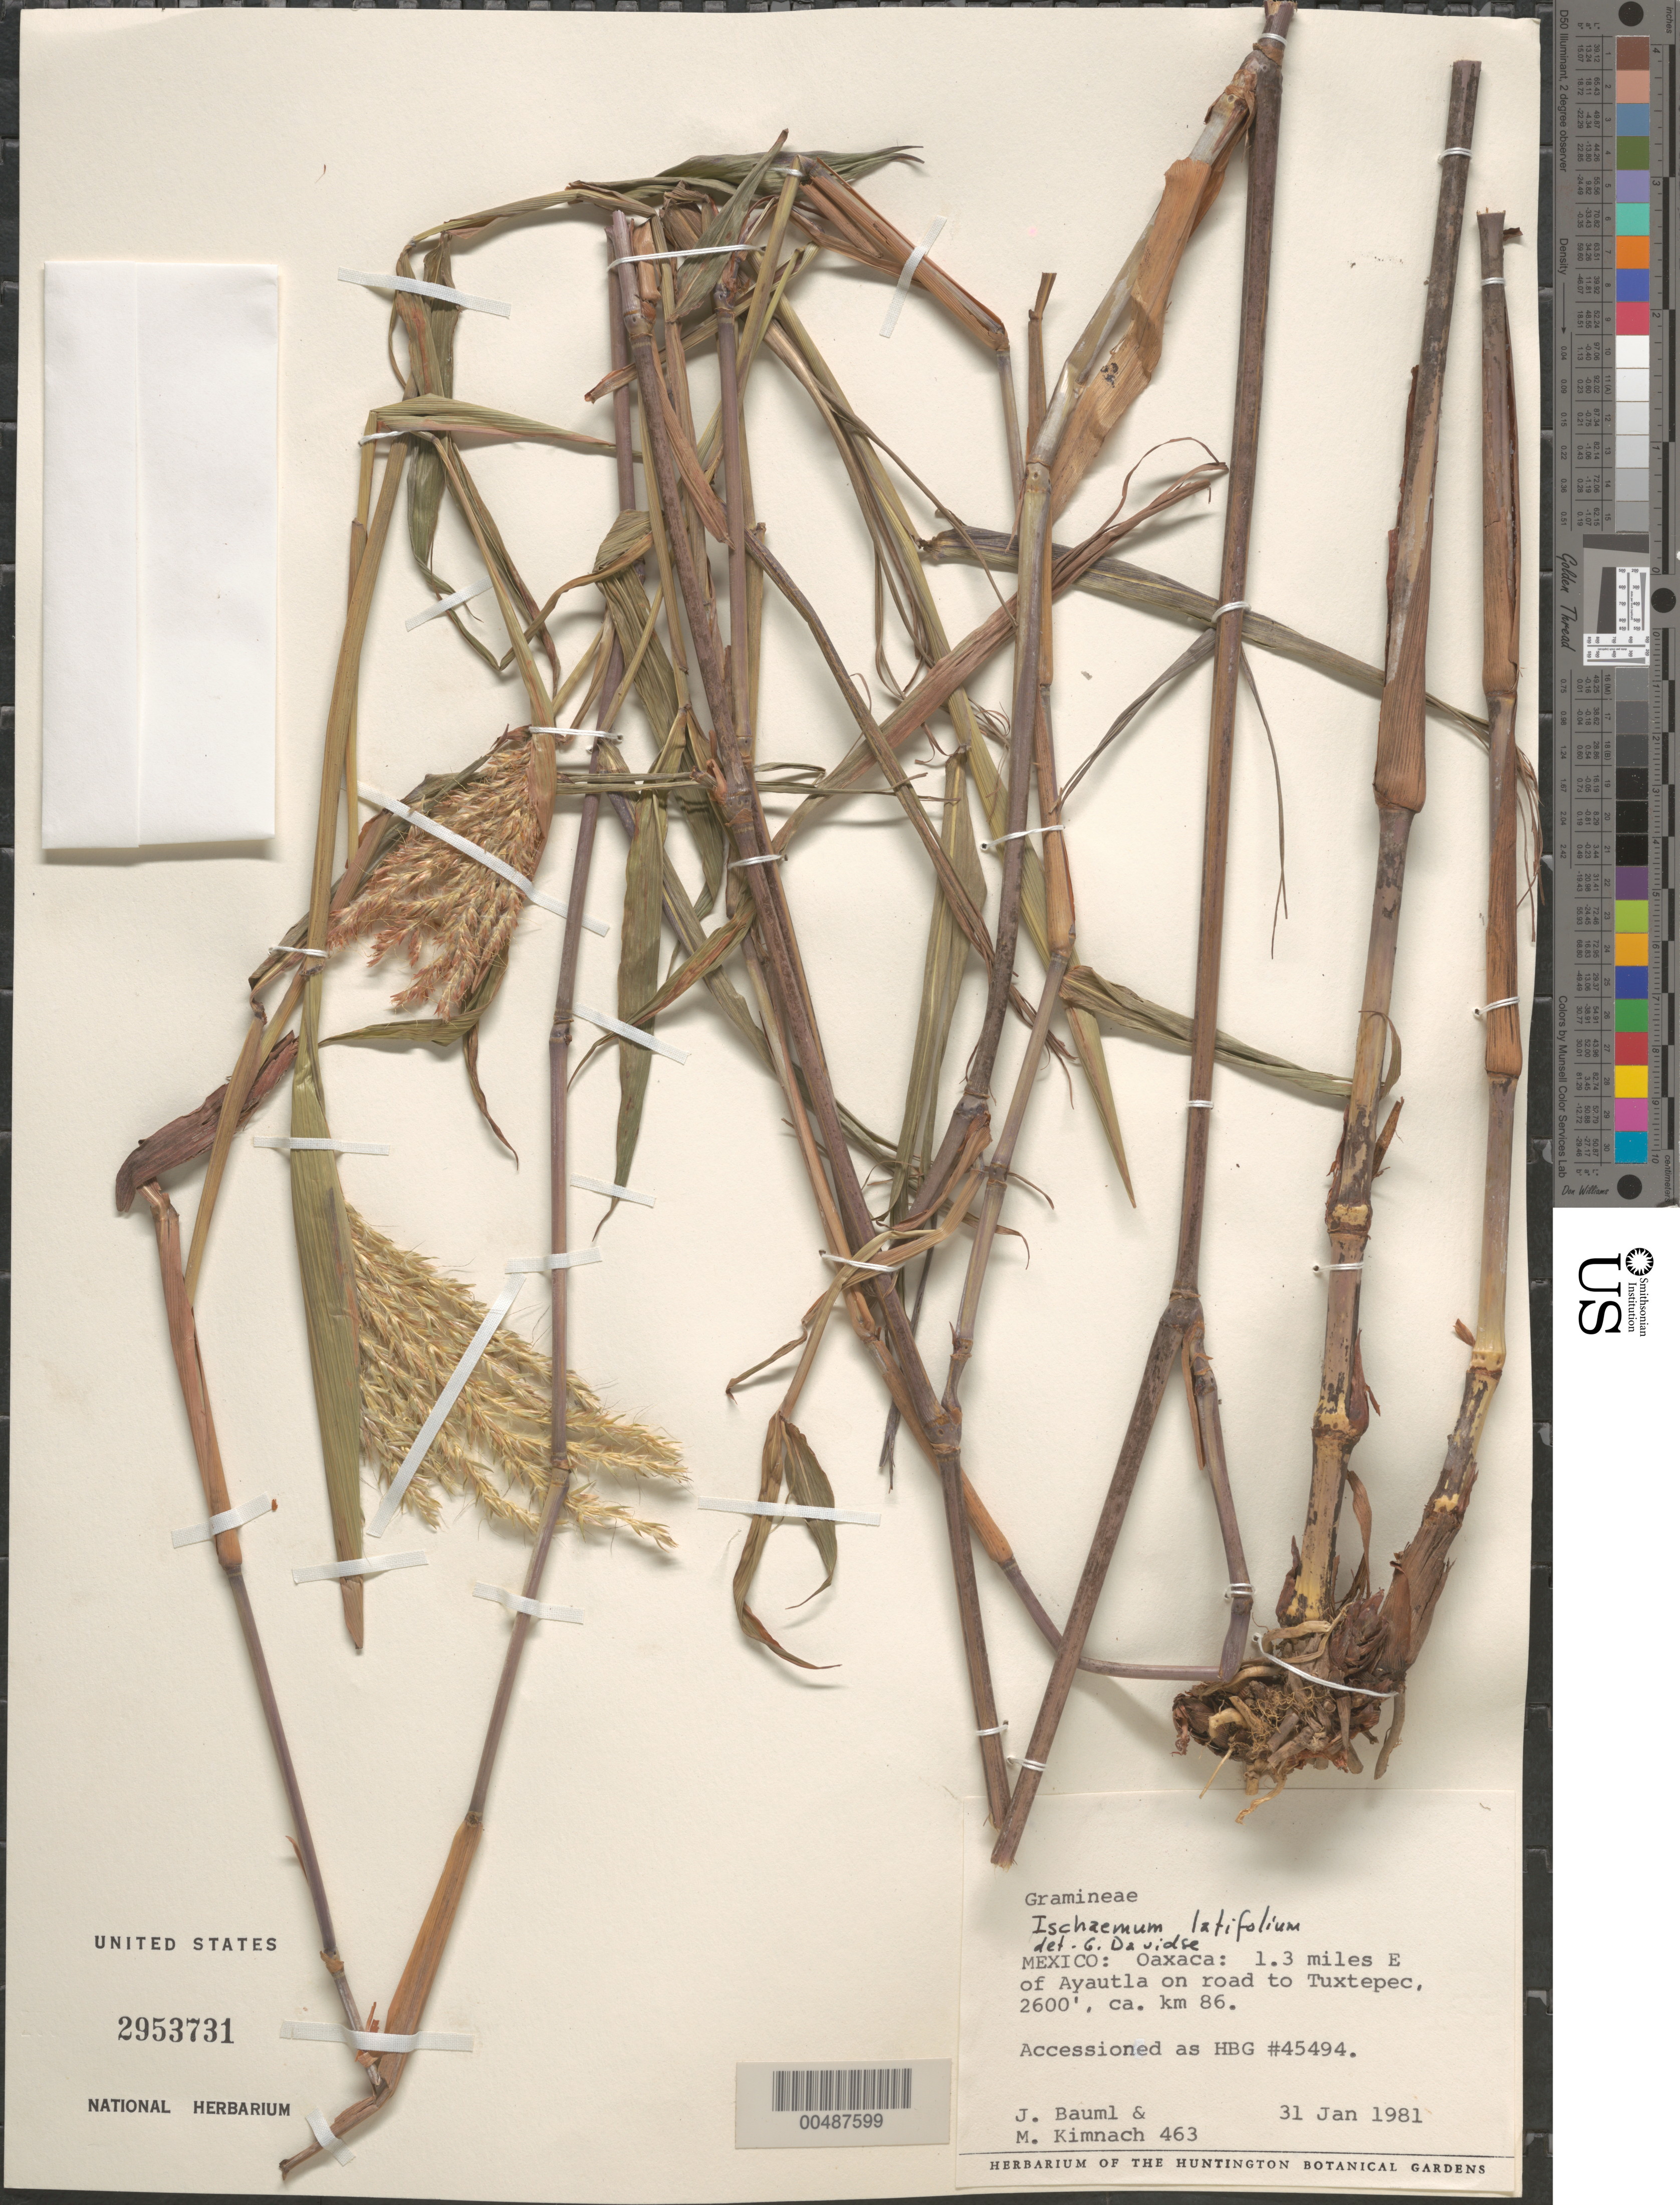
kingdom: Plantae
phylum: Tracheophyta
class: Liliopsida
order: Poales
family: Poaceae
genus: Ischaemum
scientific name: Ischaemum latifolium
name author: (Spreng.) Kunth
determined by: Davidse, Gerrit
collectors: J. Bauml & M. W. Kimnach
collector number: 463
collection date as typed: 31 Jan 1981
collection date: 1981-01-31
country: Mexico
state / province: Oaxaca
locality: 1.3 mi E of Ayautla on rd to Tuxtepec, ca. km 86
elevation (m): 792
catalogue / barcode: US 2953731